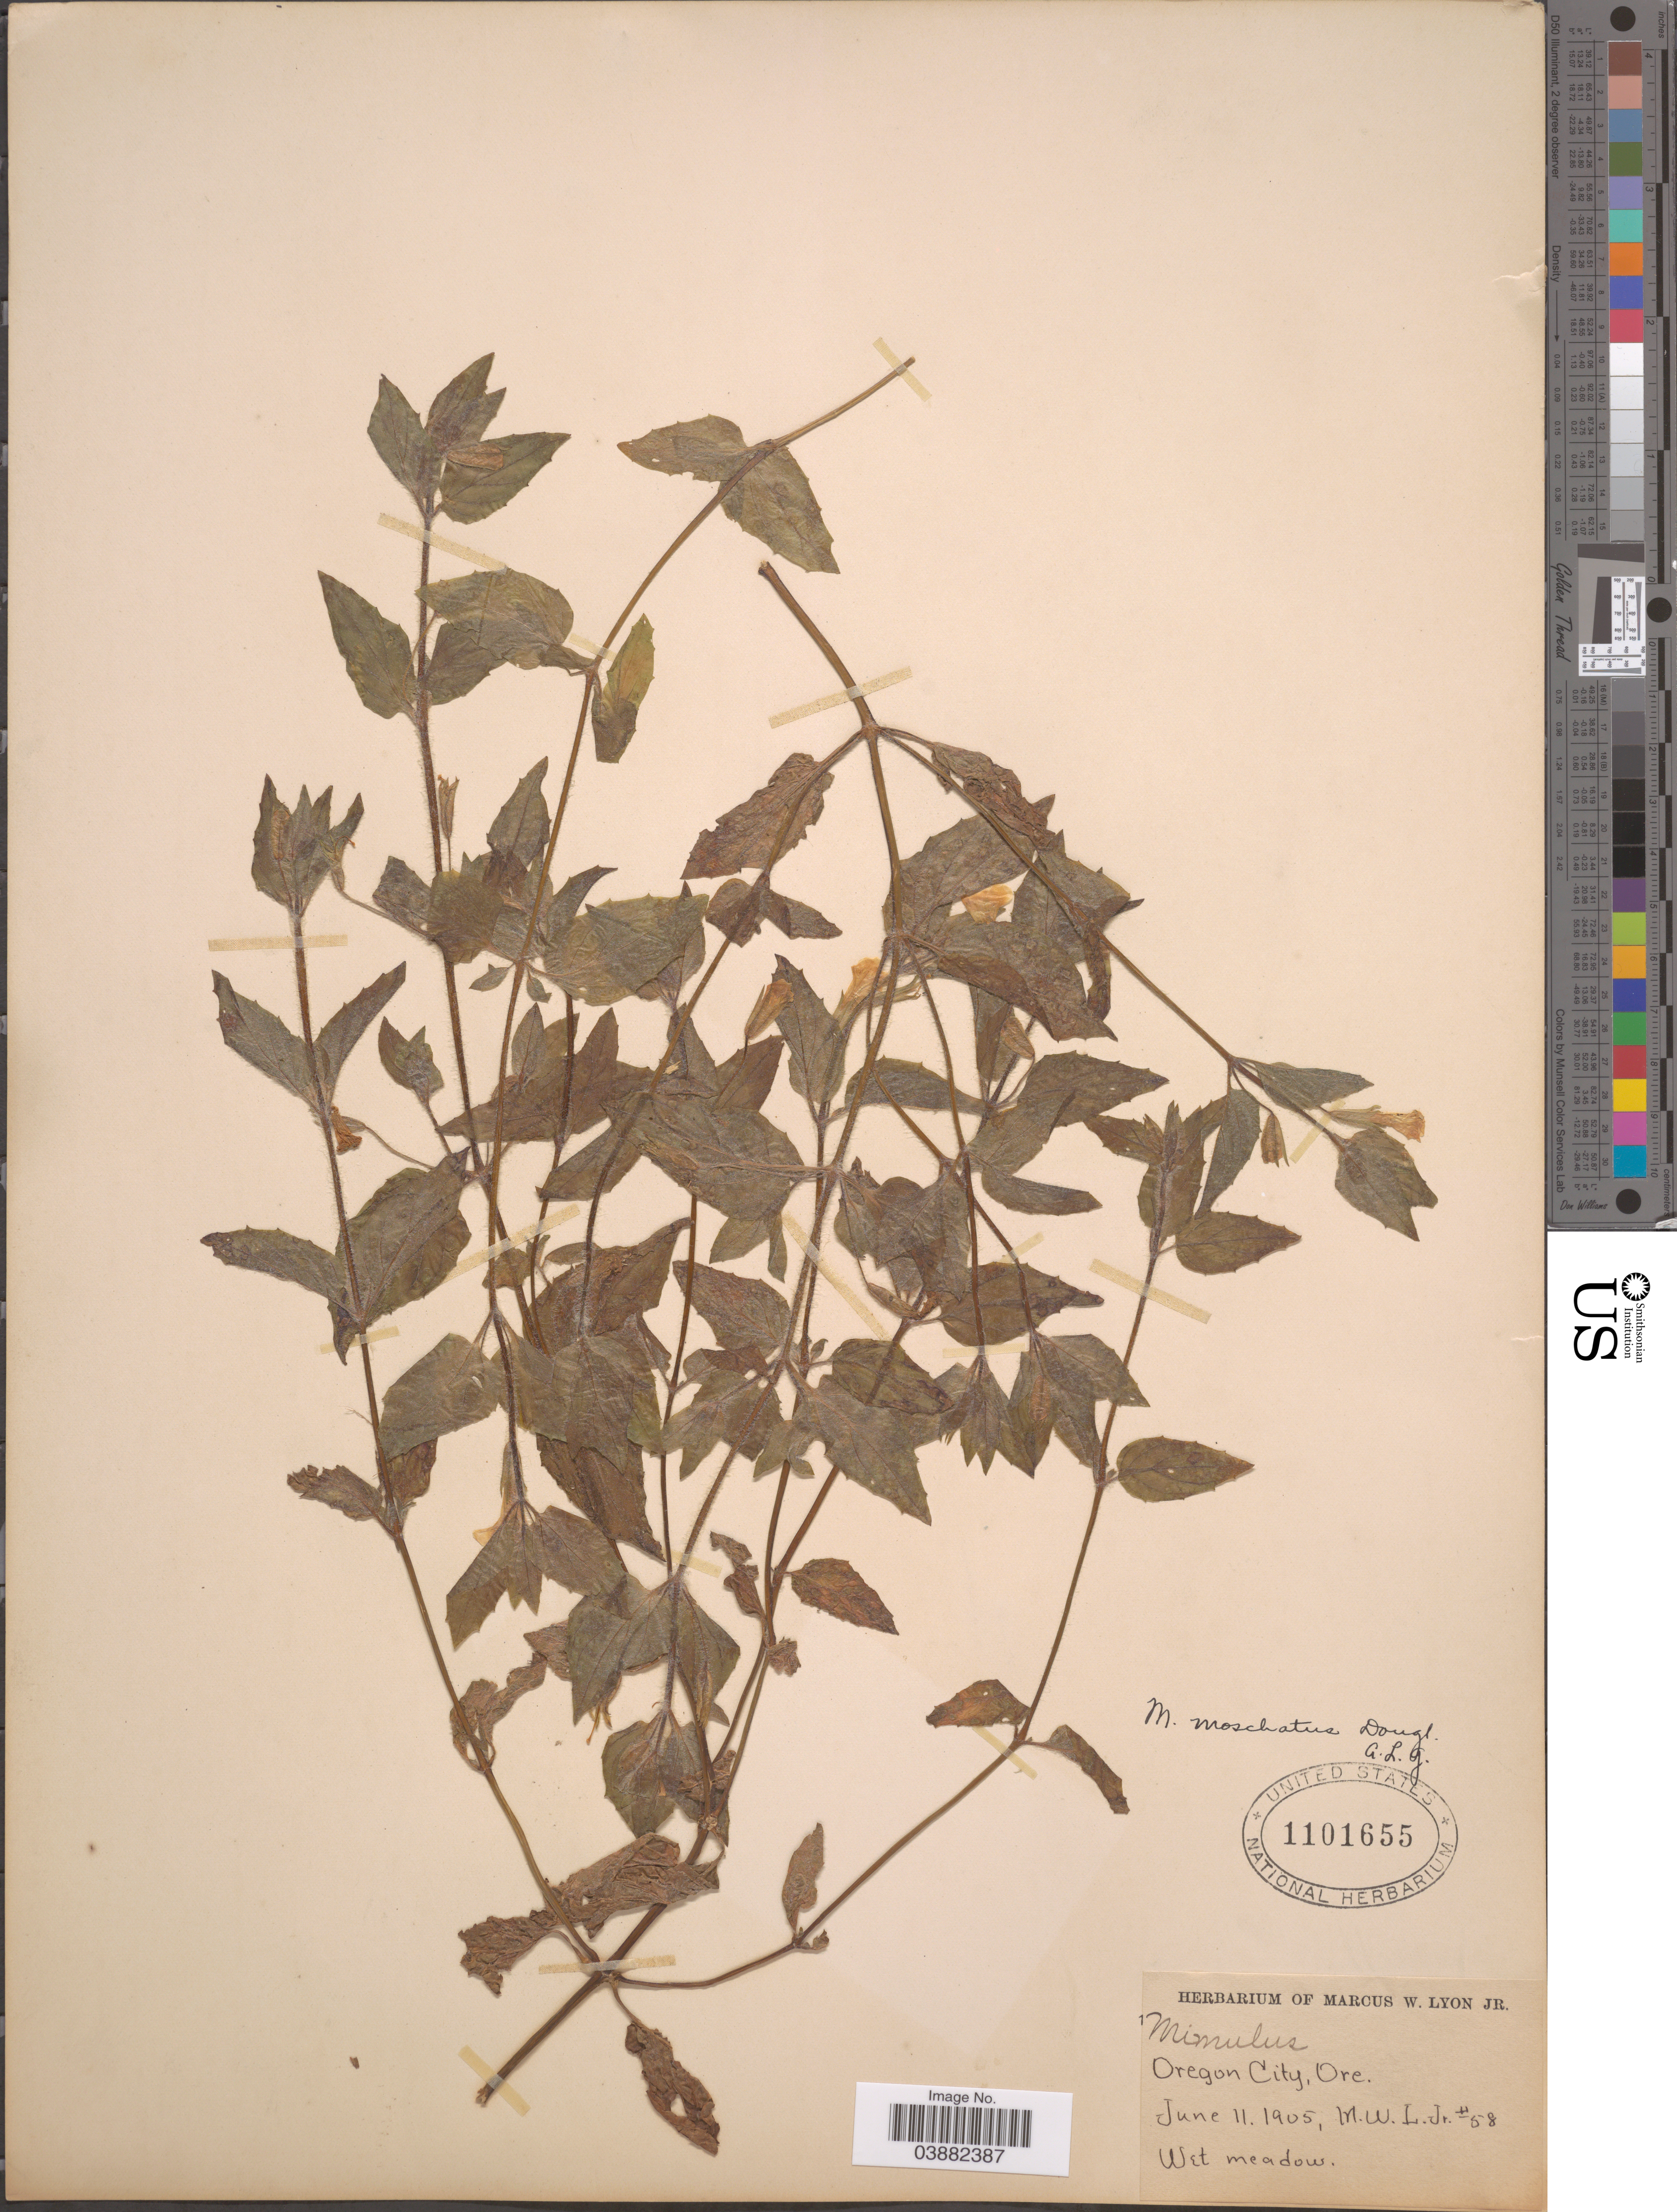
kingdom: Plantae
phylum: Tracheophyta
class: Magnoliopsida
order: Lamiales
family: Phrymaceae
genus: Mimulus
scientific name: Mimulus moschatus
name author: Douglas ex Lindl.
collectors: M. W. Lyon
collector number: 58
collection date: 1905-06-11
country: United States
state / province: Oregon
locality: Oregon City. Wet meadow.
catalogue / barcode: US 1101655